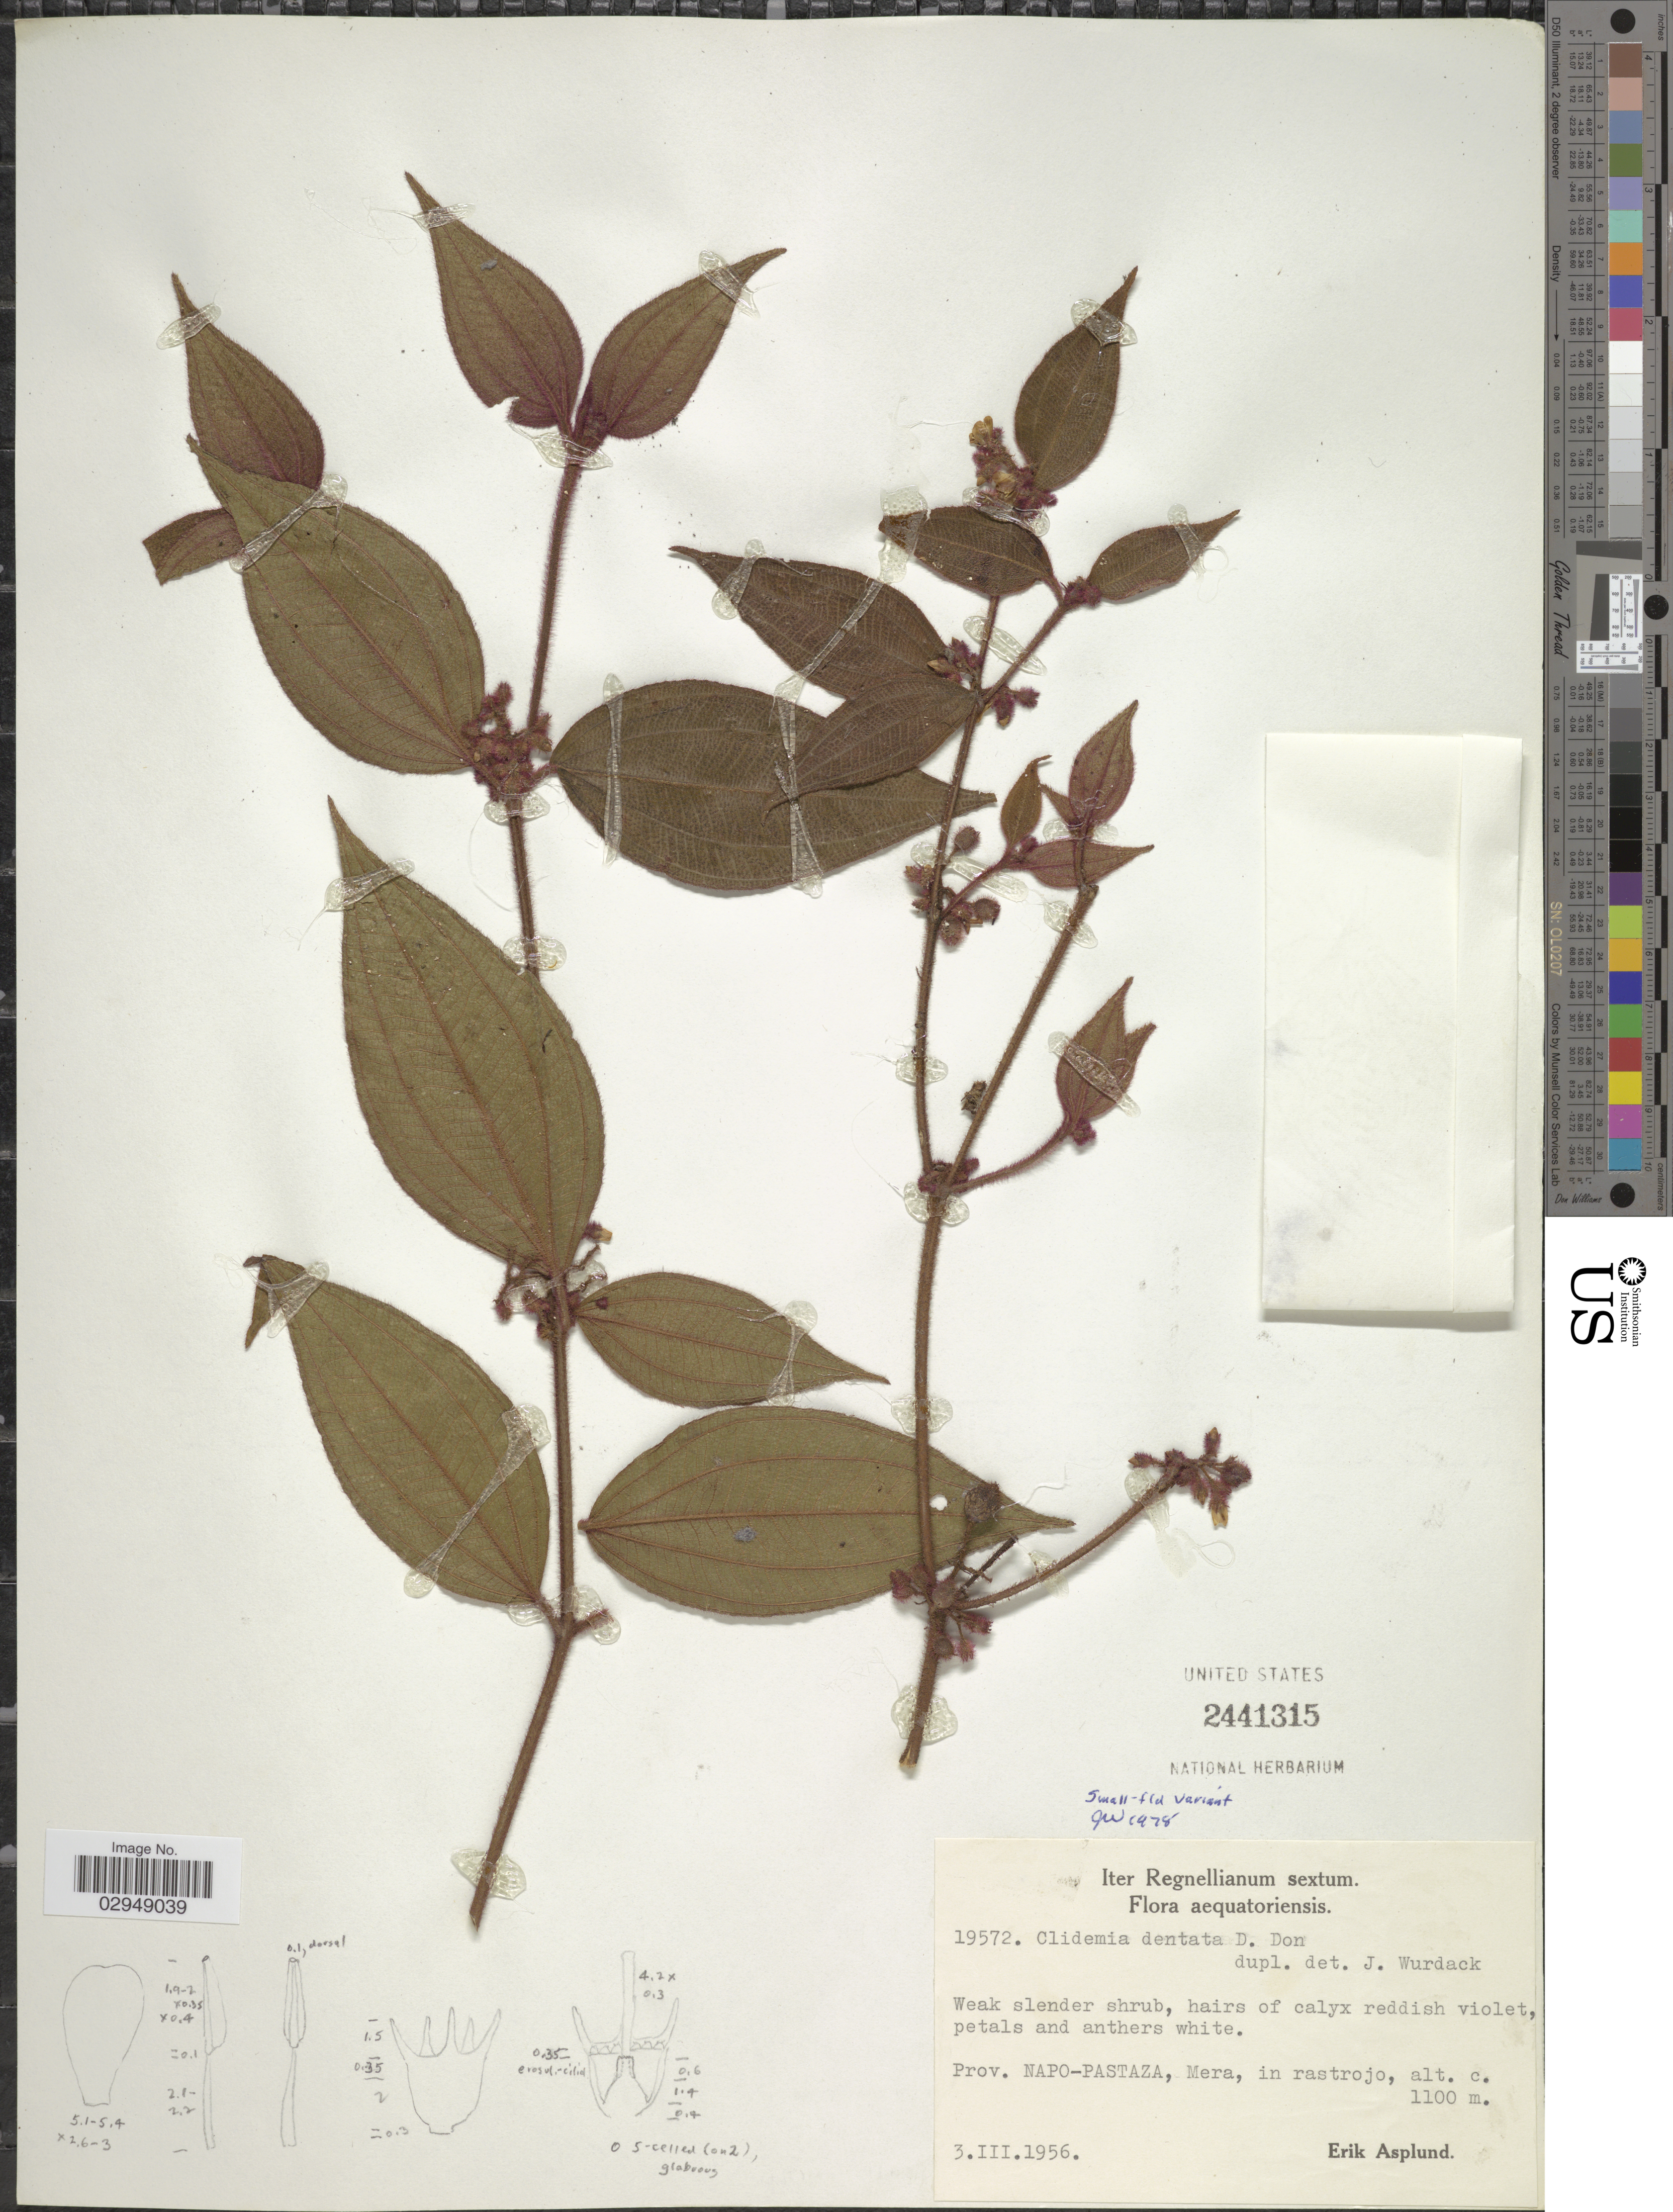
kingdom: Plantae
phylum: Tracheophyta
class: Magnoliopsida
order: Myrtales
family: Melastomataceae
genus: Clidemia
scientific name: Clidemia dentata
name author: D. Don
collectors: E. Asplund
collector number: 19572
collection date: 1956-03-03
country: Ecuador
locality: Prov. Napo-Pastaza, Mera.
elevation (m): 1100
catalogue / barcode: US 2441315